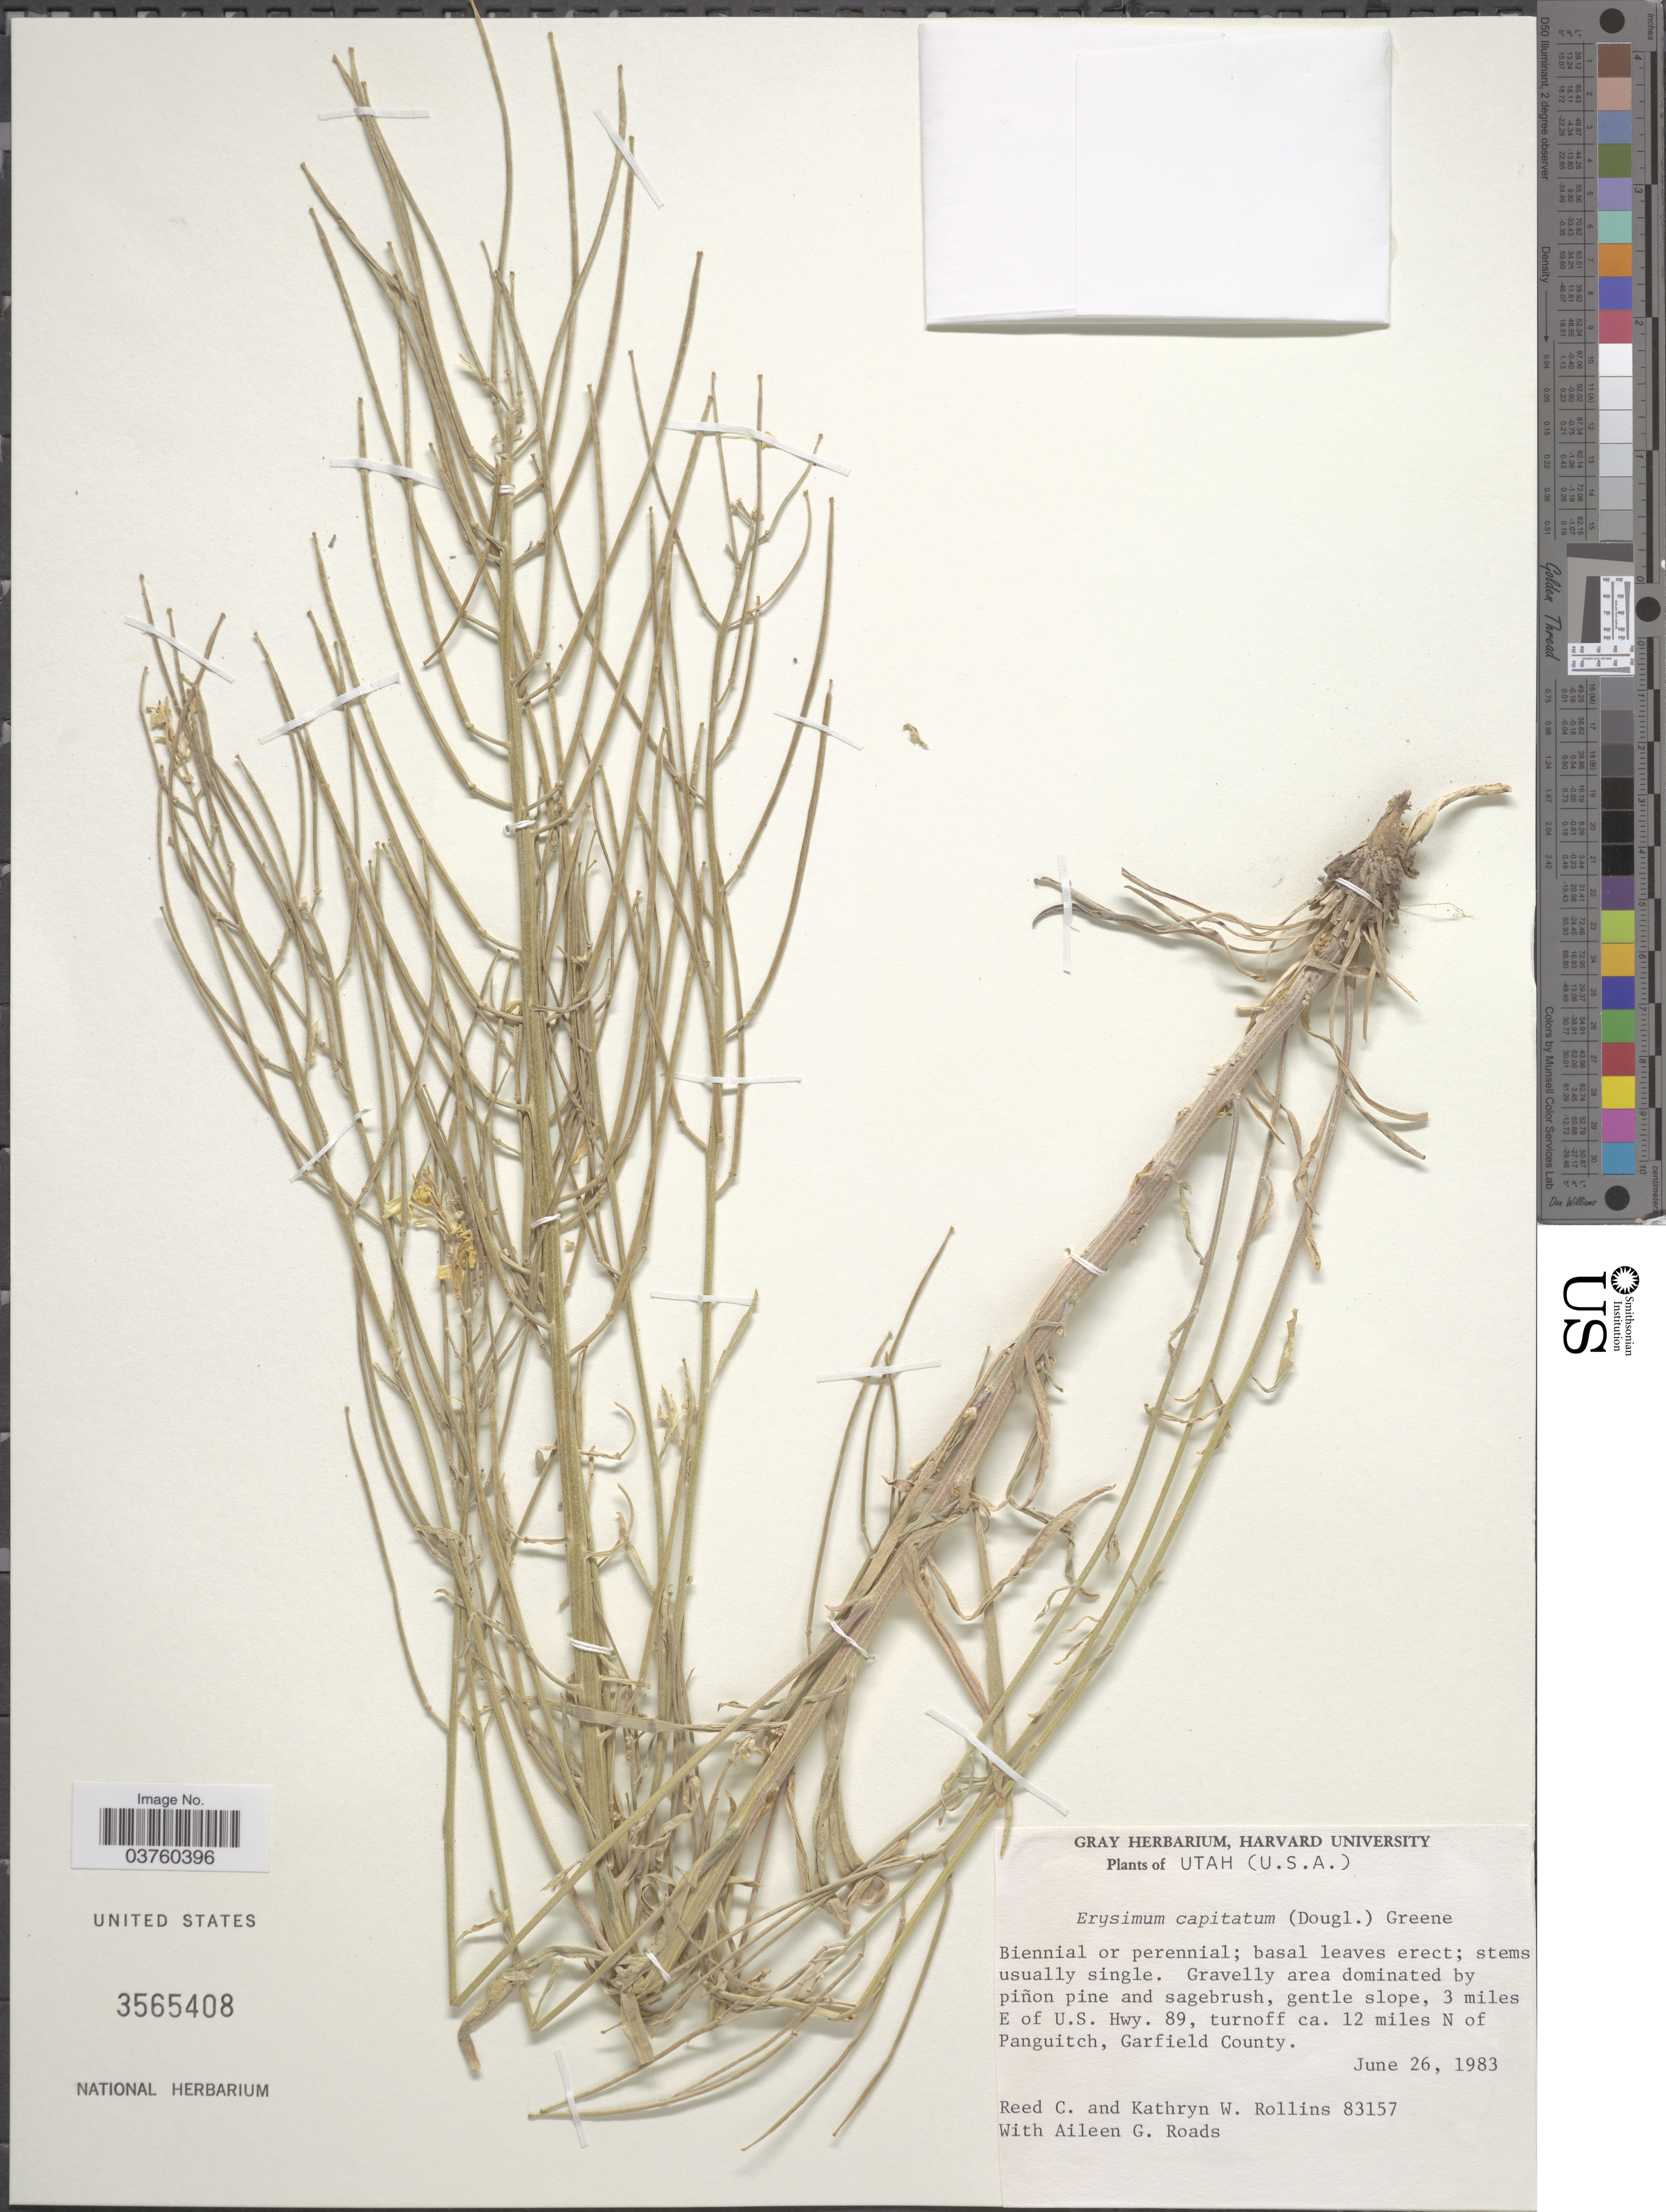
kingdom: Plantae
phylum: Tracheophyta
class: Magnoliopsida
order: Brassicales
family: Brassicaceae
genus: Erysimum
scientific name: Erysimum capitatum subsp. argillosum (Greene) R.A. Price comb. nov. ined.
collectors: R. C. Rollins, K. W. Rollins & A. Roads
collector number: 83157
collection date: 1983-06-26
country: United States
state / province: Utah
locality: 3 miles E of U.S. Hwy. 89, turnoff ca. 12 miles N of Panguitch, Garfield County.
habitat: gravelly area dominated by pinon pine and sagebrush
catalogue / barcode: US 3565408